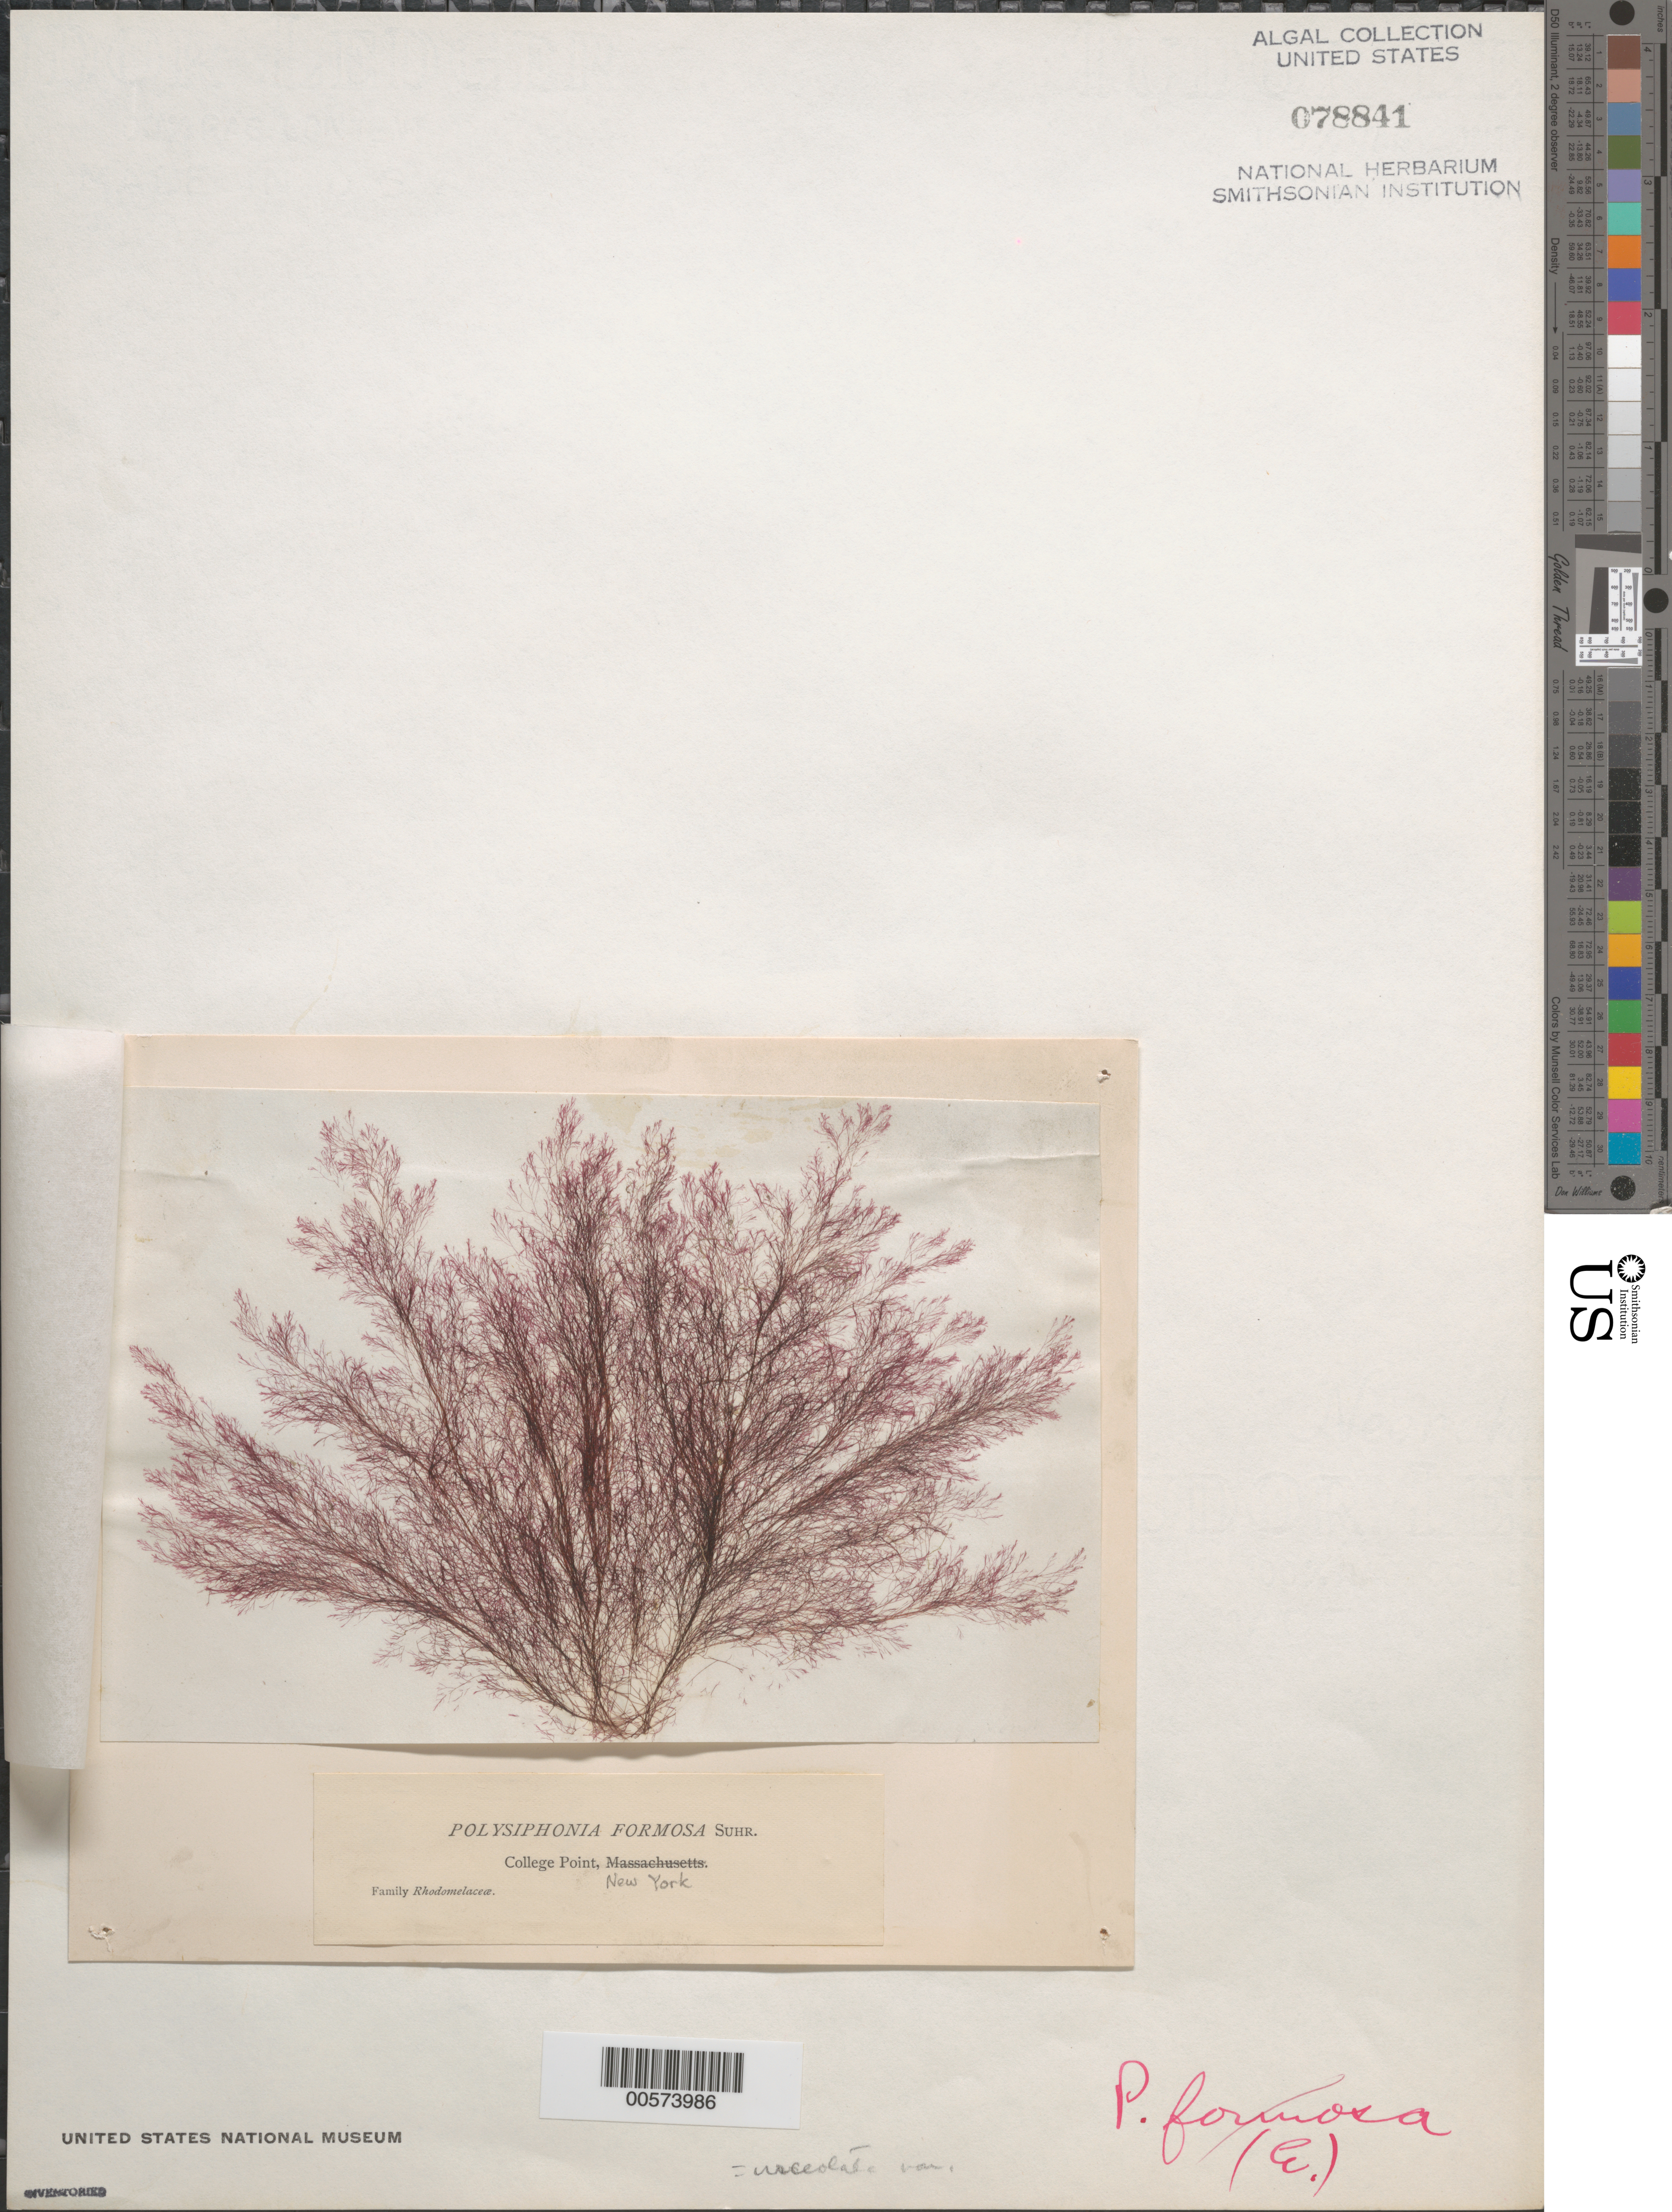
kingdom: Plantae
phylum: Rhodophyta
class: Florideophyceae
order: Ceramiales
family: Rhodomelaceae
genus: Polysiphonia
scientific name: Polysiphonia urceolata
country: United States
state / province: New York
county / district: Queens County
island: Long Island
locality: College Point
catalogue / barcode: US 78841